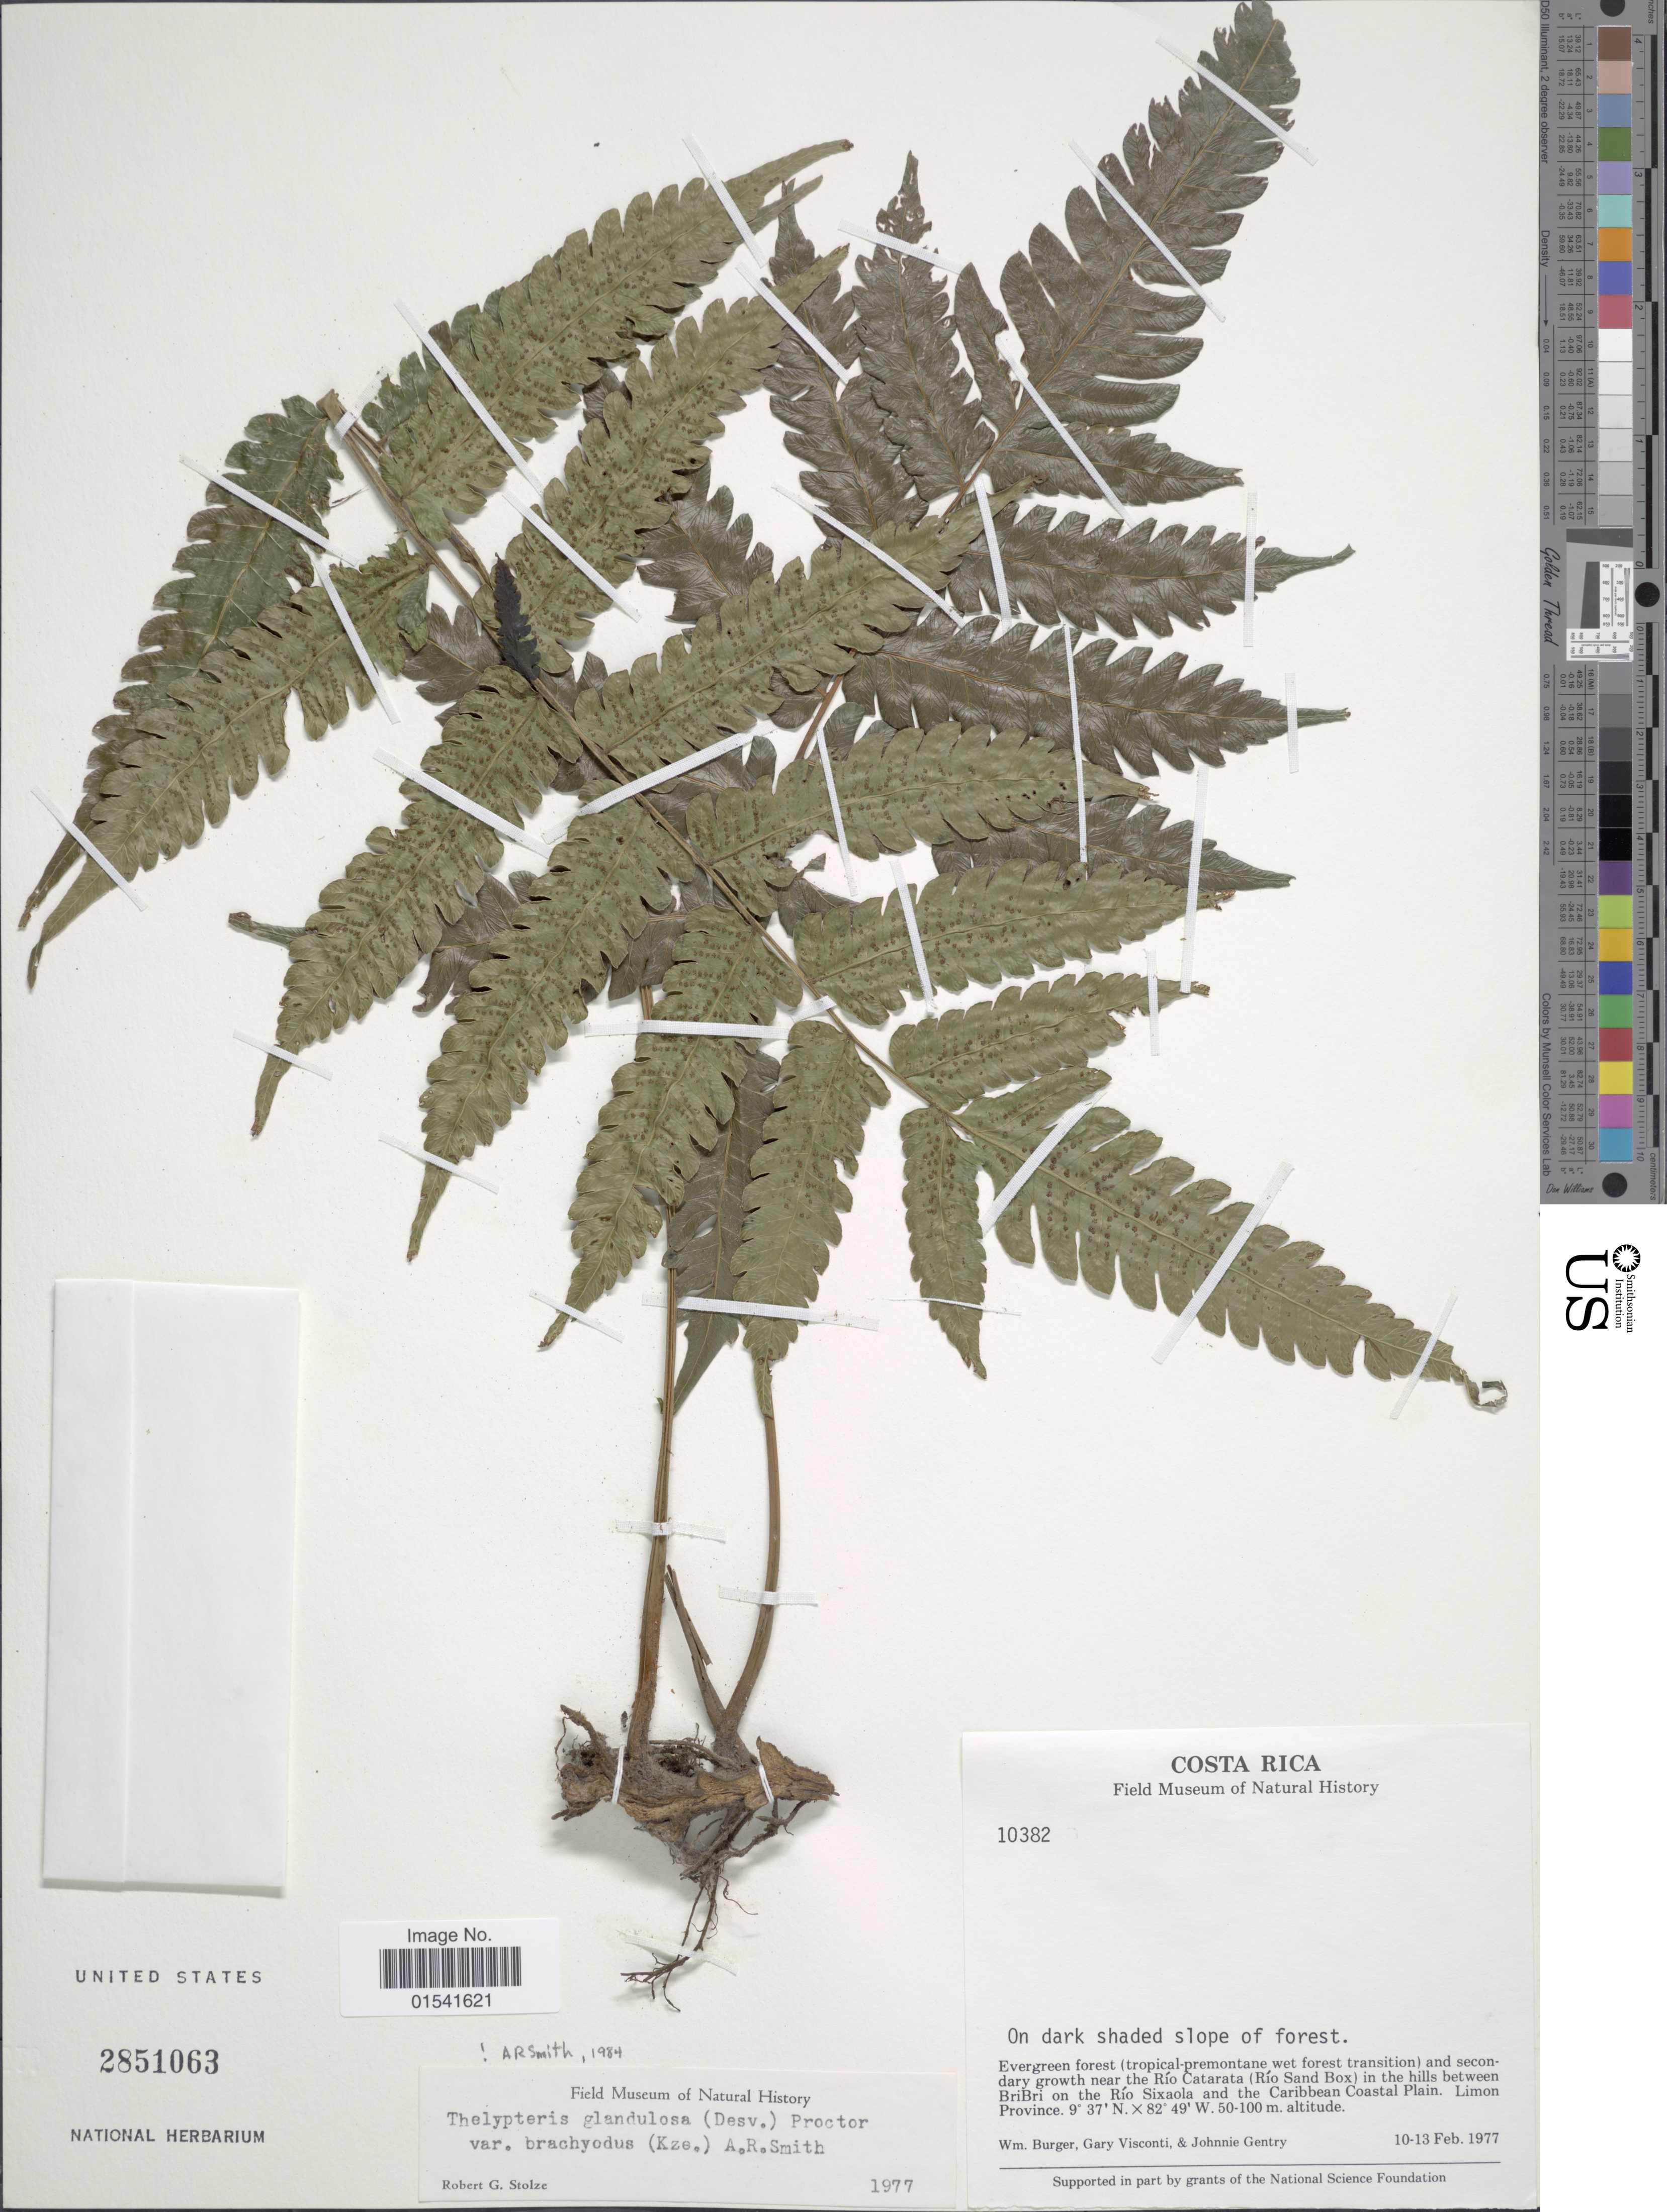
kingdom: Plantae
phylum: Tracheophyta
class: Polypodiopsida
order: Polypodiales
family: Thelypteridaceae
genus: Steiropteris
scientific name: Steiropteris glandulosa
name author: (Hook. f.) Pic. Serm.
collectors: W. Burger, G. Visconti & J. L. Gentry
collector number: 10382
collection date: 1977-02-10/1977-02-13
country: Costa Rica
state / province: Limón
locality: Near the Río Catarata (Río Sand Box) in the hills between BriBri on the Río Sixaola an dthe Caribbean Coastal Plain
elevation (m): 50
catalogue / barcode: US 2851063